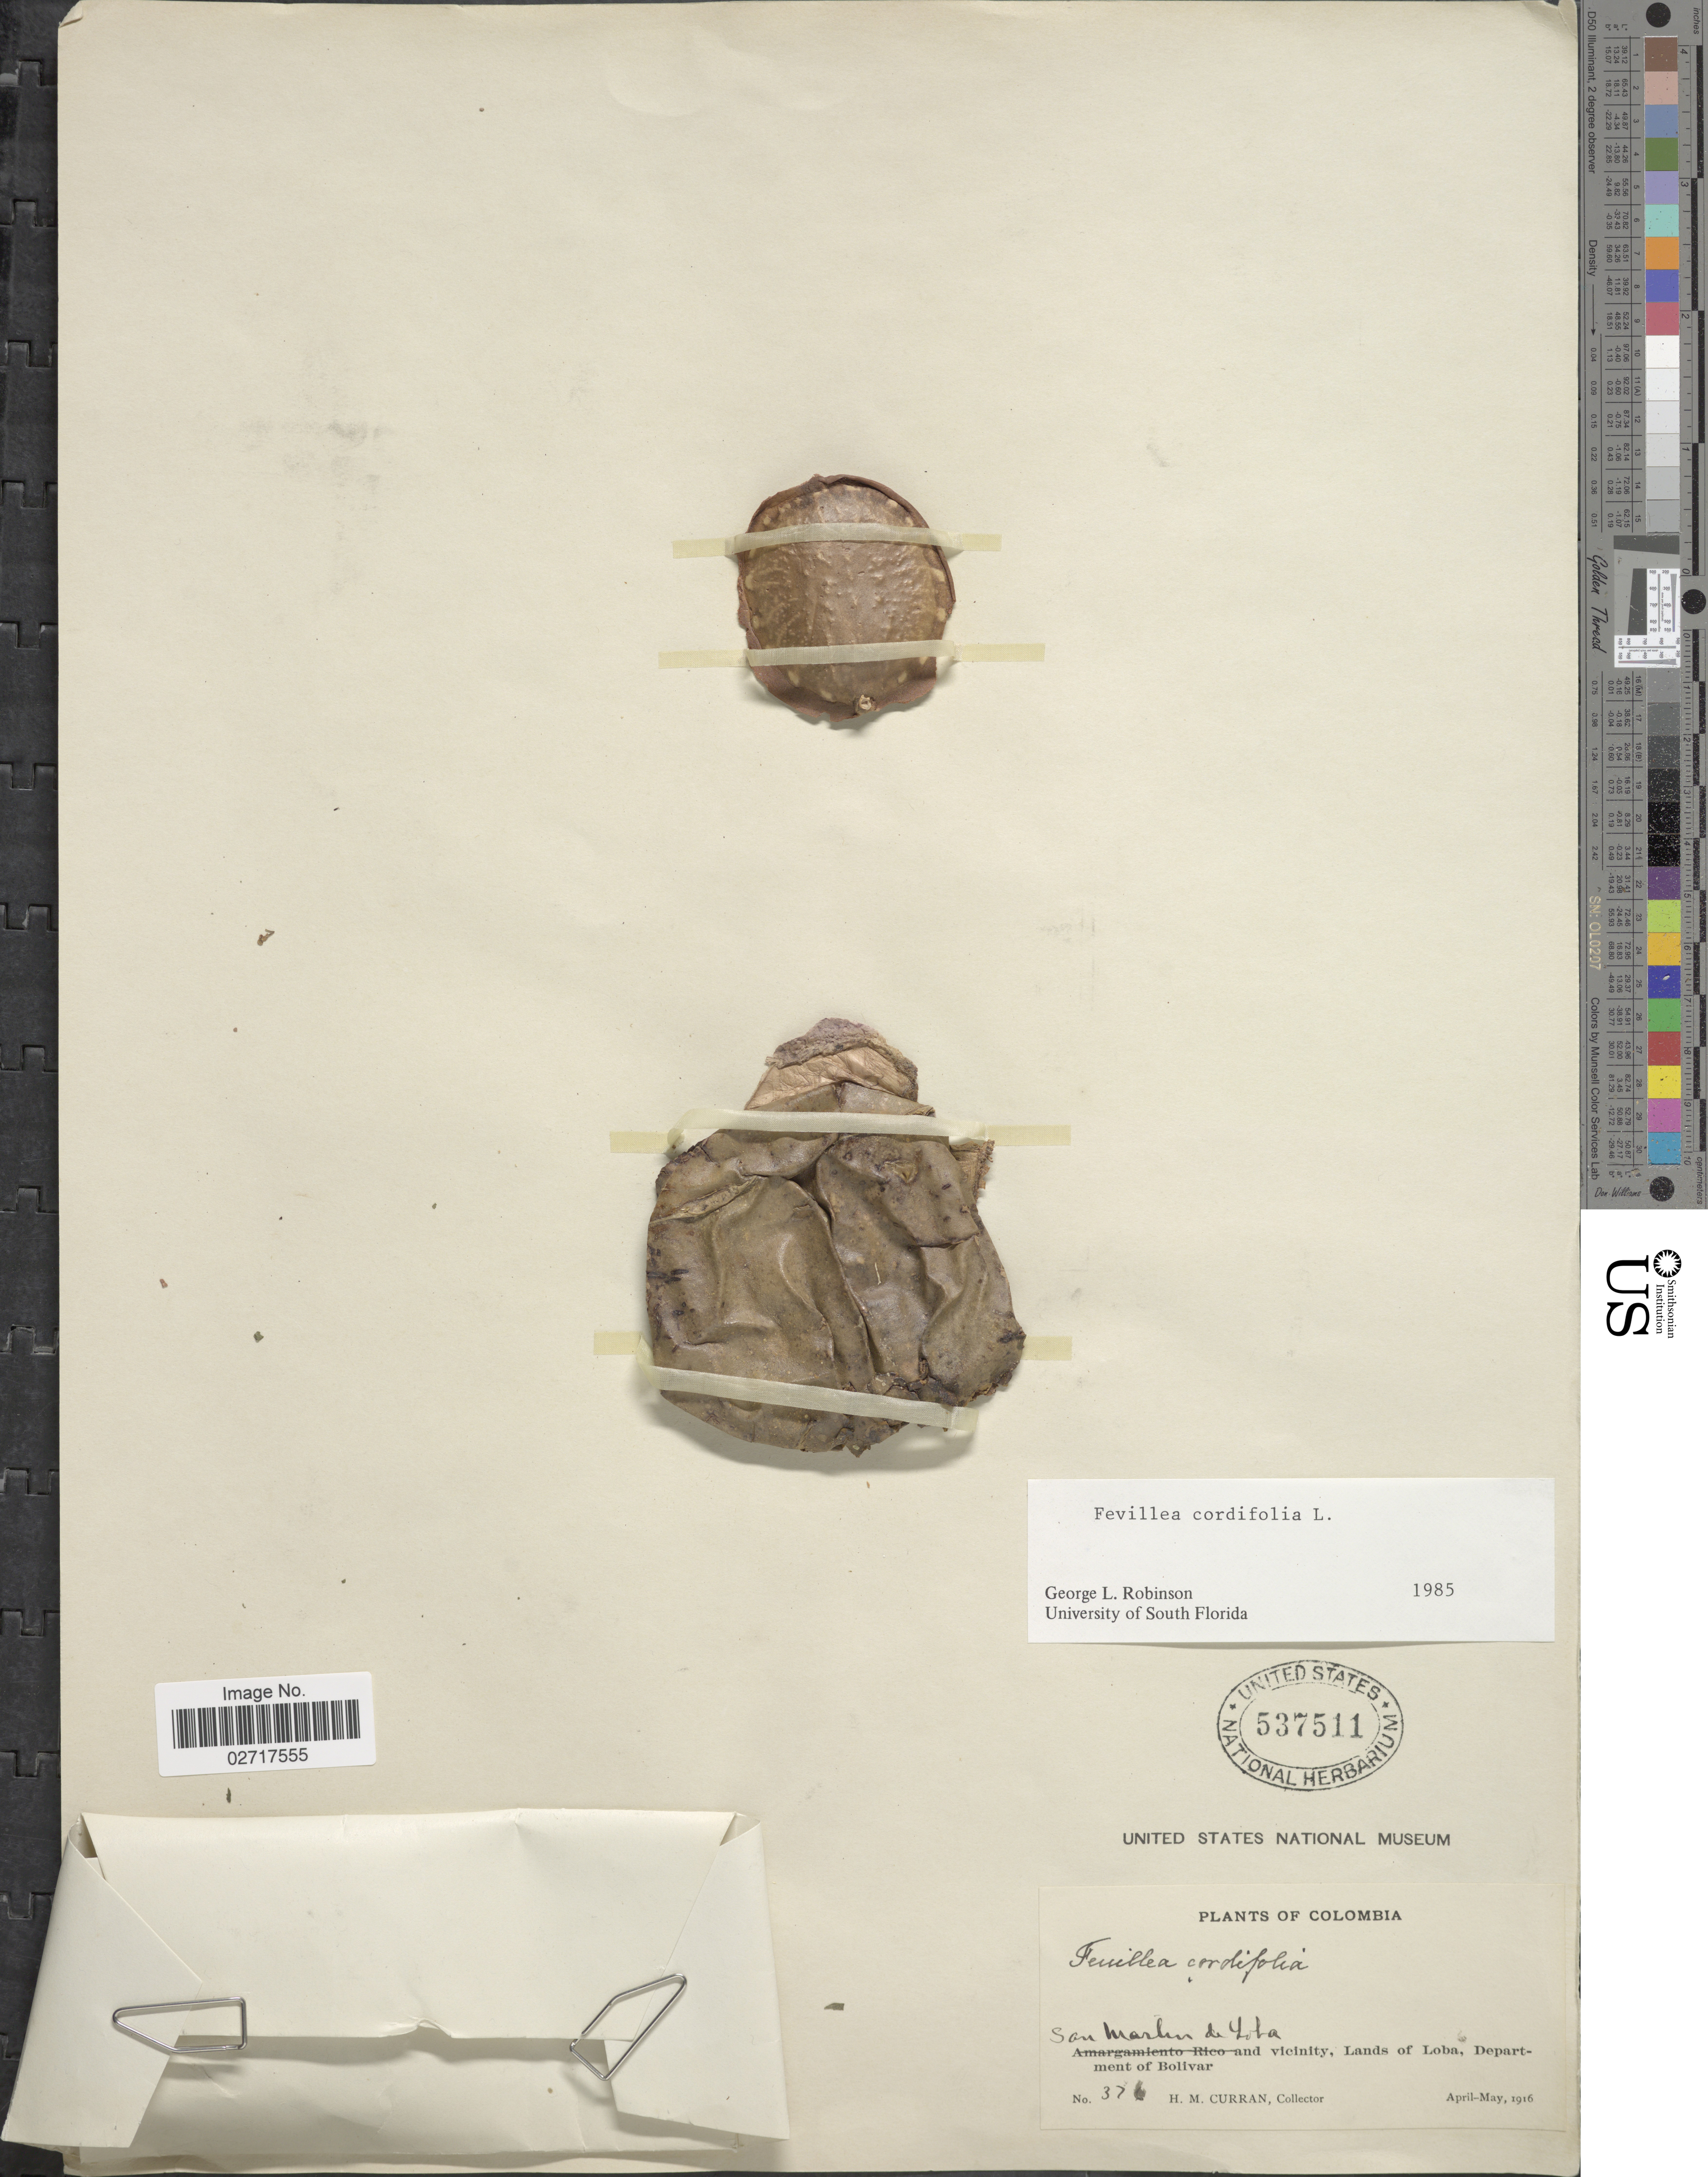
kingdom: Plantae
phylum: Tracheophyta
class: Magnoliopsida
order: Cucurbitales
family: Cucurbitaceae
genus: Fevillea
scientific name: Fevillea cordifolia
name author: L.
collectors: H. M. Curran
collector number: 376*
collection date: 1916-04/1916-05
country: Colombia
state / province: Bolívar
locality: San Martin de Loba vicinity, Lands of Loba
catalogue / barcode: US 537511